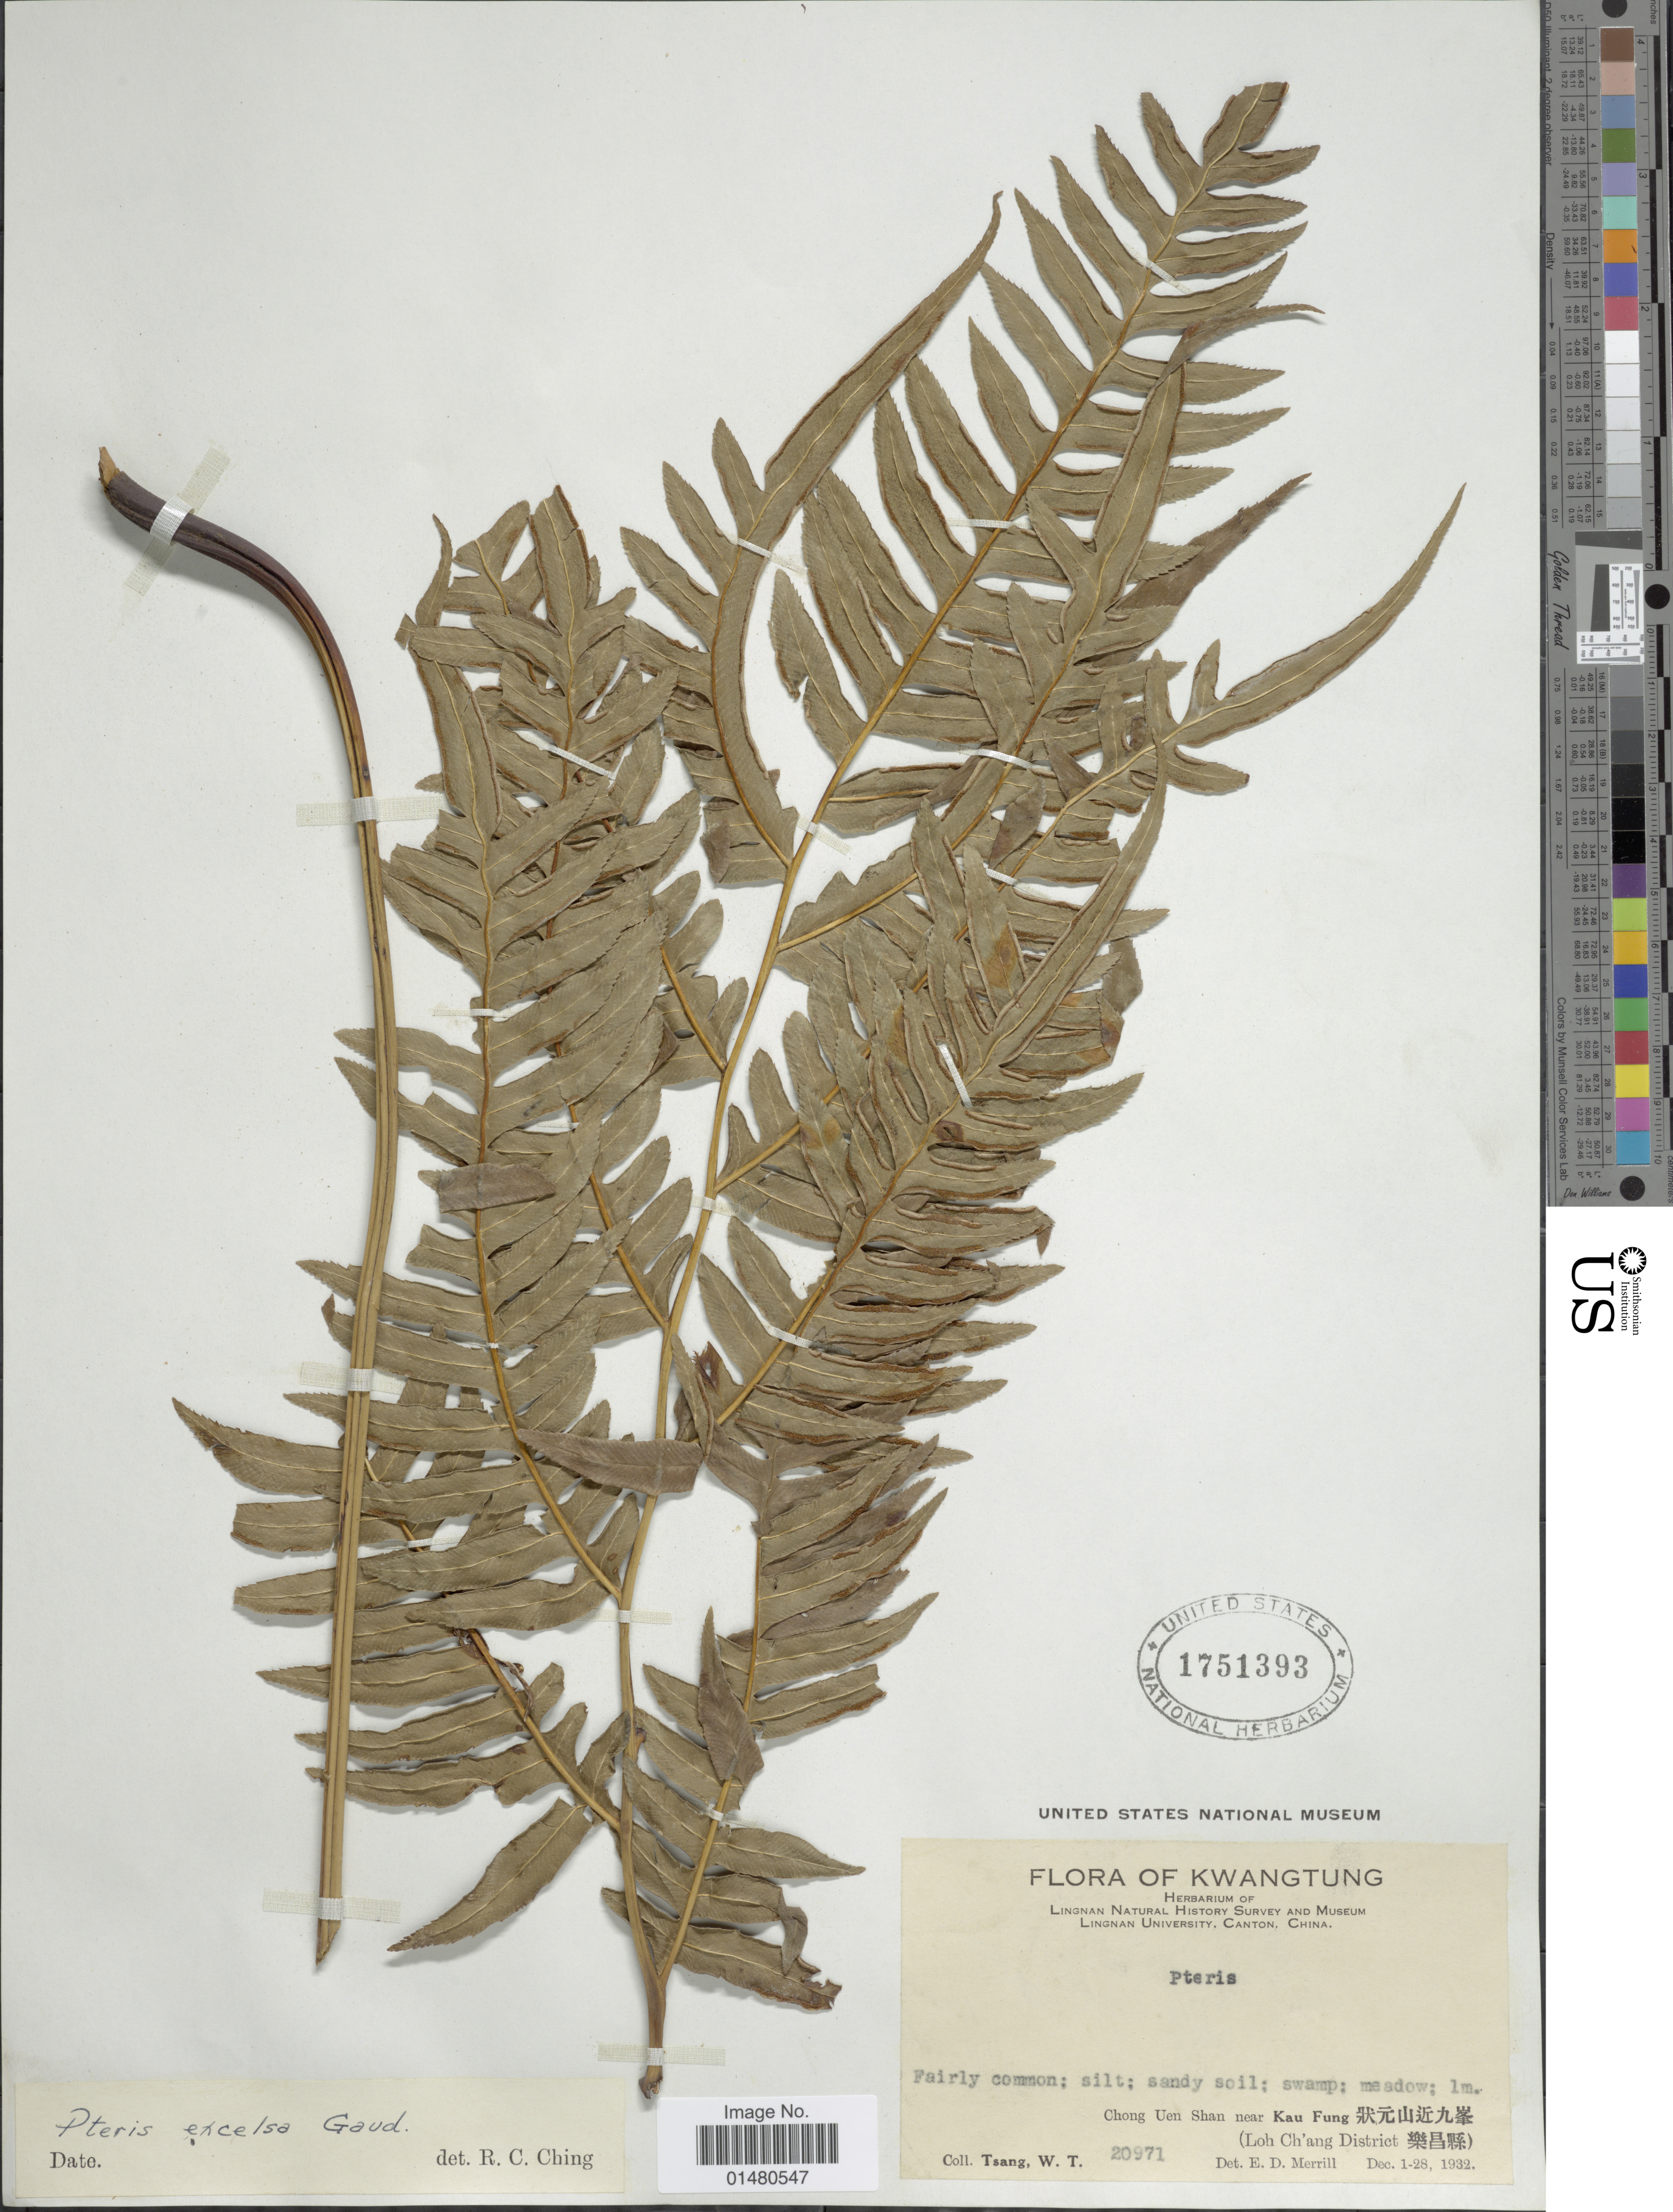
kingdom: Plantae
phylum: Tracheophyta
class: Polypodiopsida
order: Polypodiales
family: Pteridaceae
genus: Pteris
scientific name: Pteris excelsa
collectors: W. T. Tsang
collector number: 20971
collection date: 1932-12-01/1932-12-28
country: China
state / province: Guangdong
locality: Chong Uen Shan near Kau Fung X, (loh Ch'ang District X)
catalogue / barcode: US 1751393